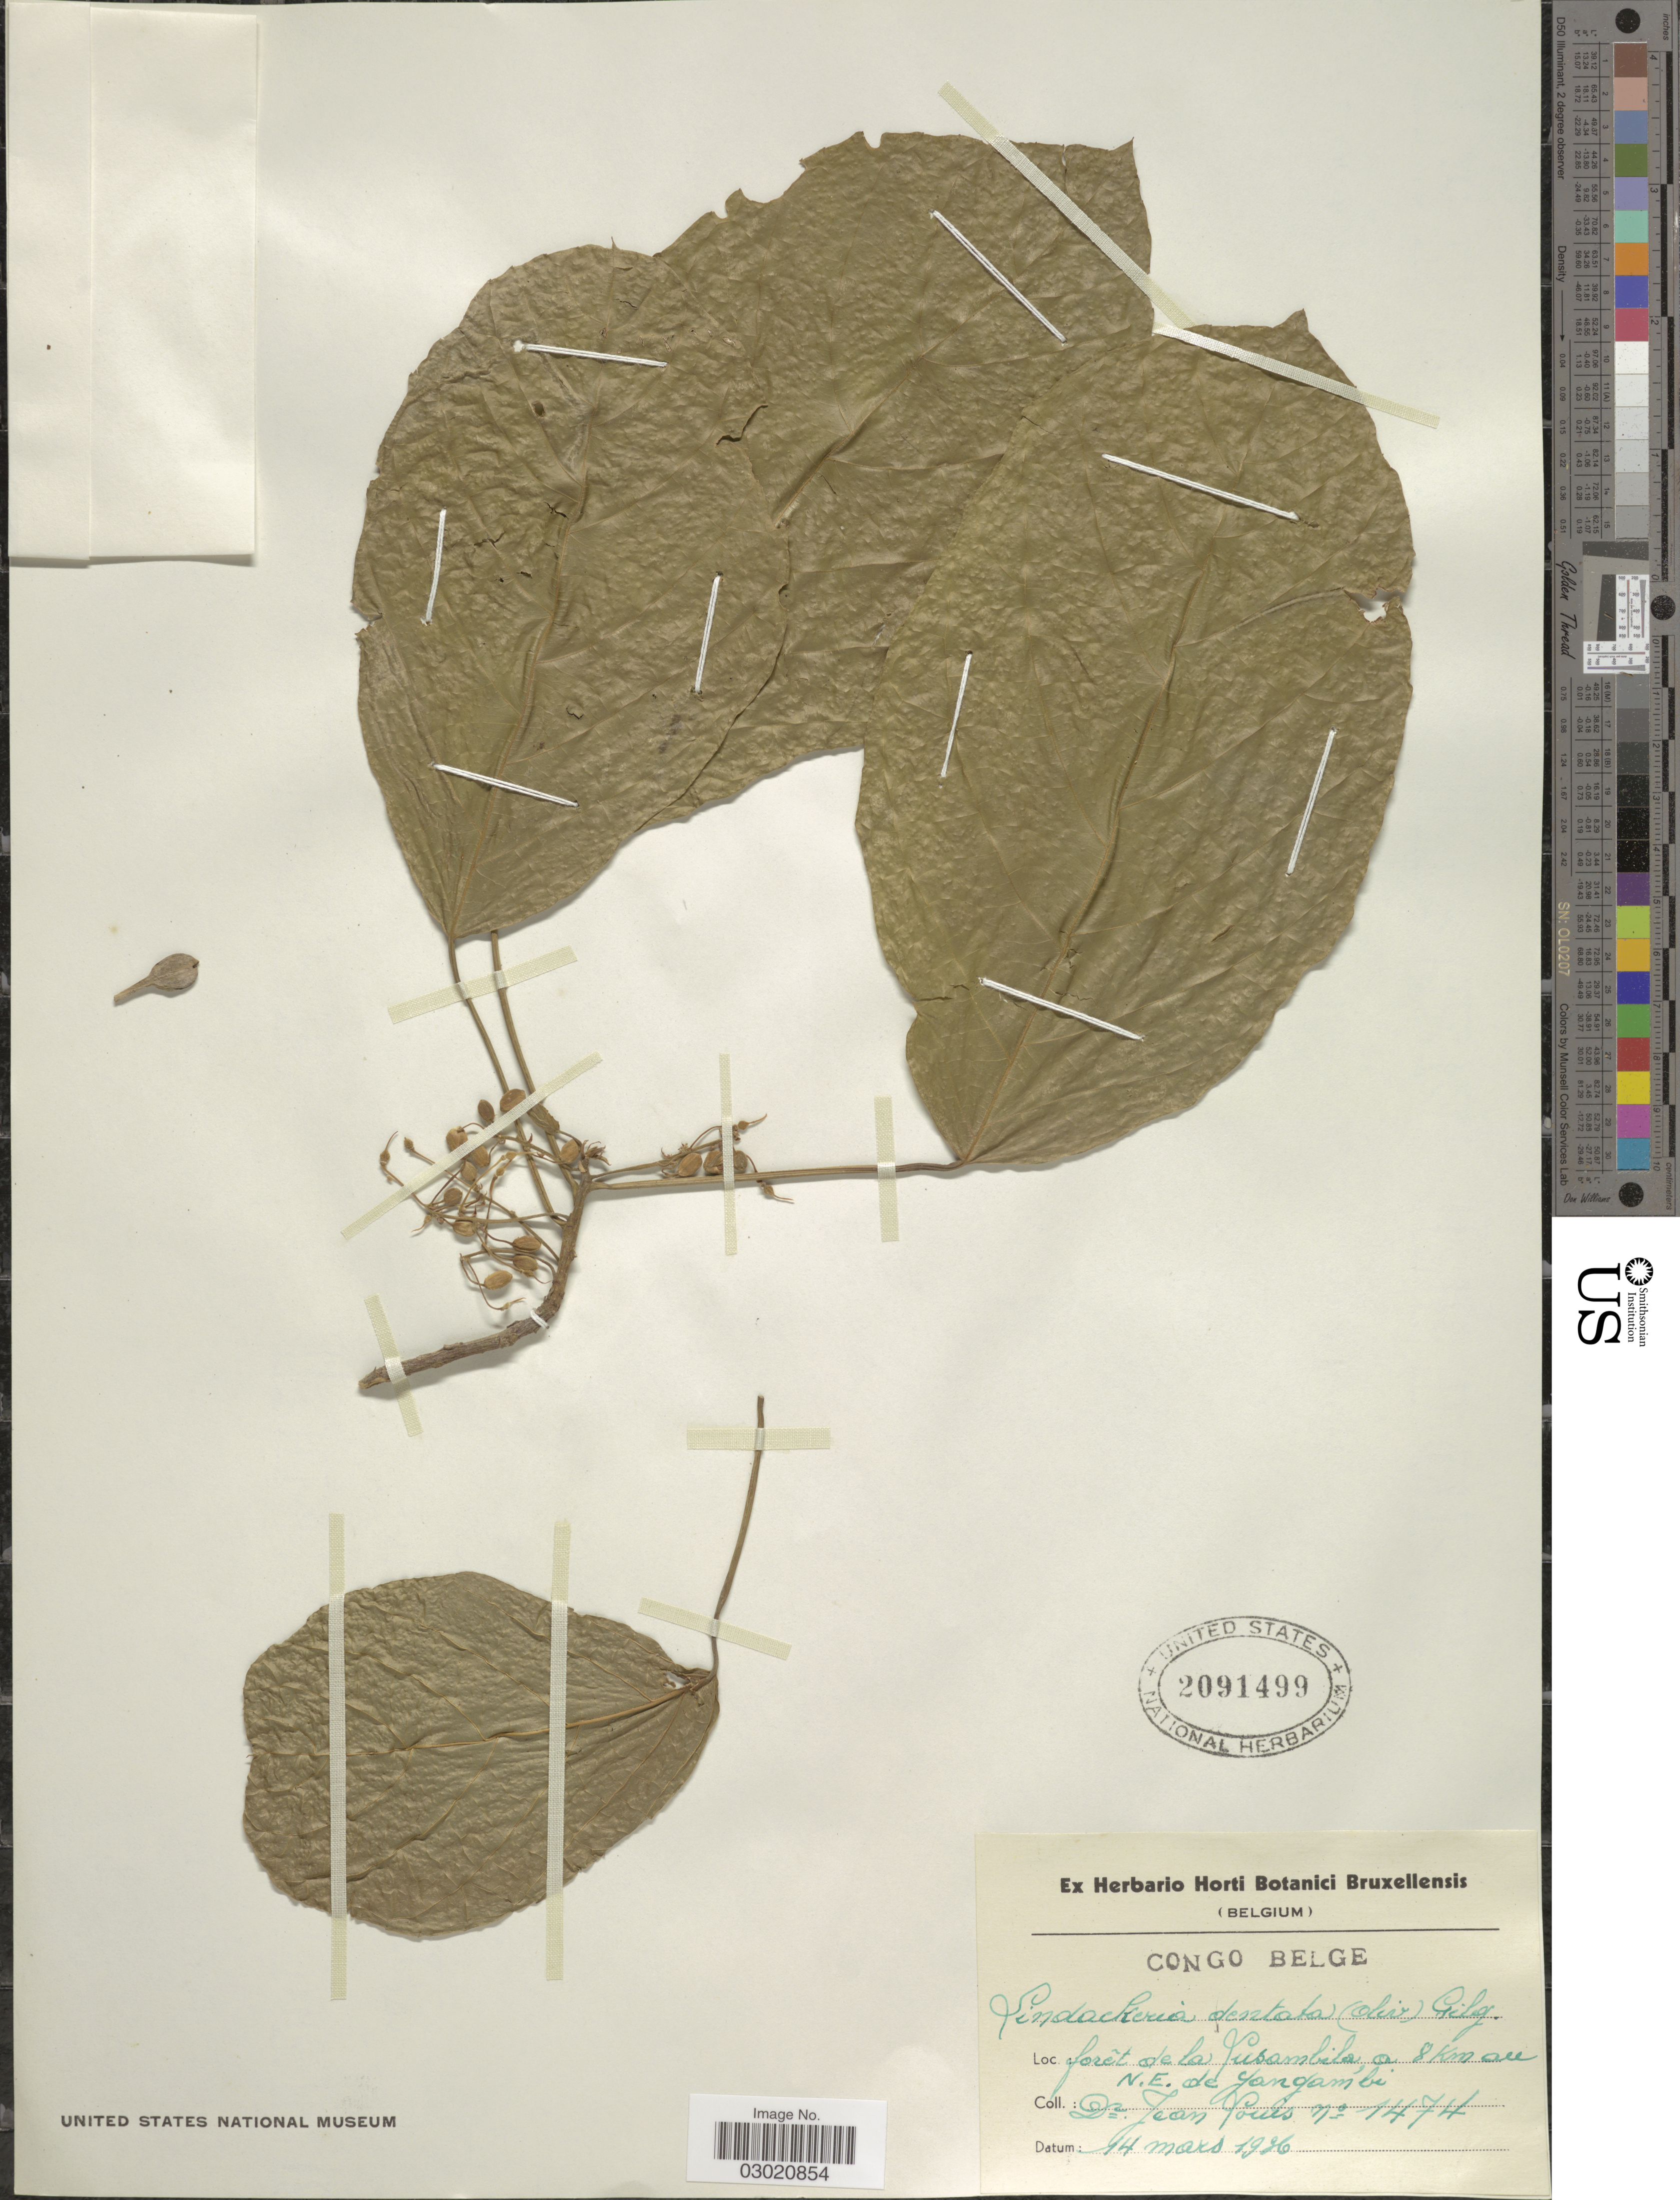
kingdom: Plantae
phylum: Tracheophyta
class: Magnoliopsida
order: Malpighiales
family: Achariaceae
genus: Lindackeria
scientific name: Lindackeria dentata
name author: (Oliv.) Gilg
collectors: J. Louis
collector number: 1474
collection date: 1936-03-14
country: Congo, Democratic Republic of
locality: Forêt de la Lusambila, a8 Km au N.E. de Yangambi.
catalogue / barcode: US 2091499